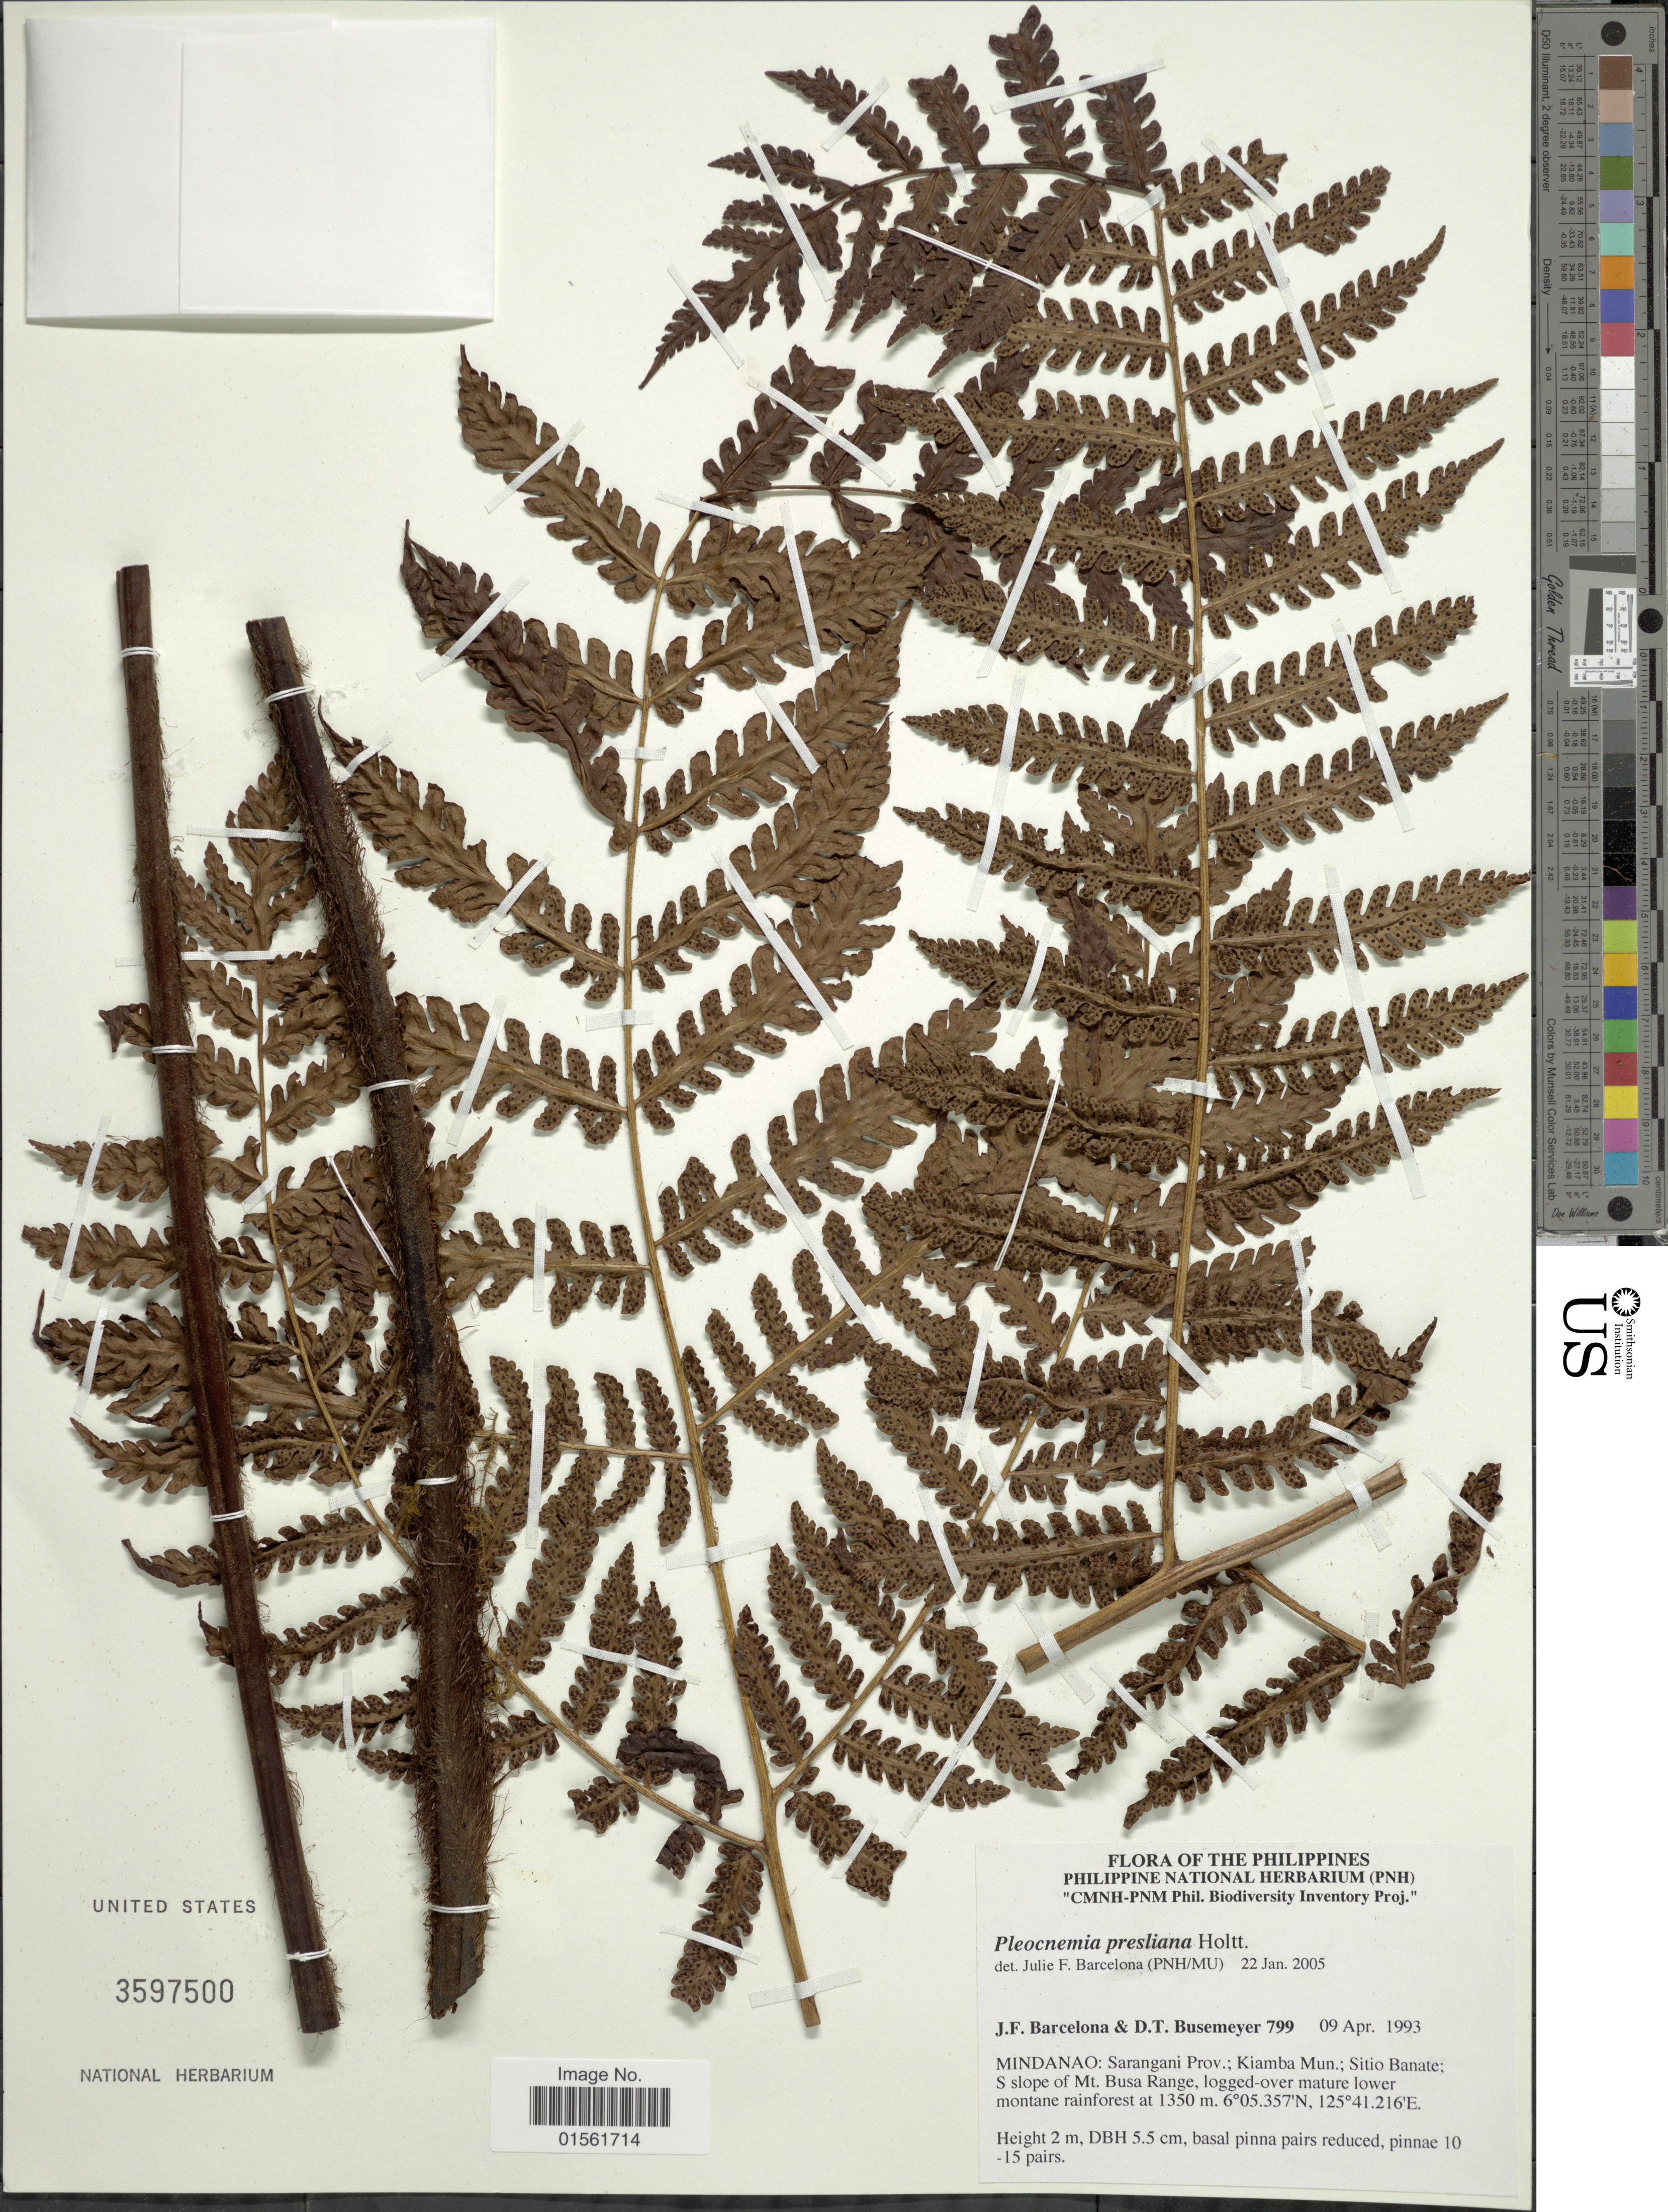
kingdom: Plantae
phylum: Tracheophyta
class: Polypodiopsida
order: Polypodiales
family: Dryopteridaceae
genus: Pleocnemia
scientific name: Pleocnemia presliana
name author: Holttum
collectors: J. F. Barcelona & D. Busemeyer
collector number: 799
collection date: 1993-04-09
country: Philippines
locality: Mindanao: Sarangani Prov. ; Kiamba Mun., Sitio Banate; S slope of Mt. Busa Range.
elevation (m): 1350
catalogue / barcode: US 3597500